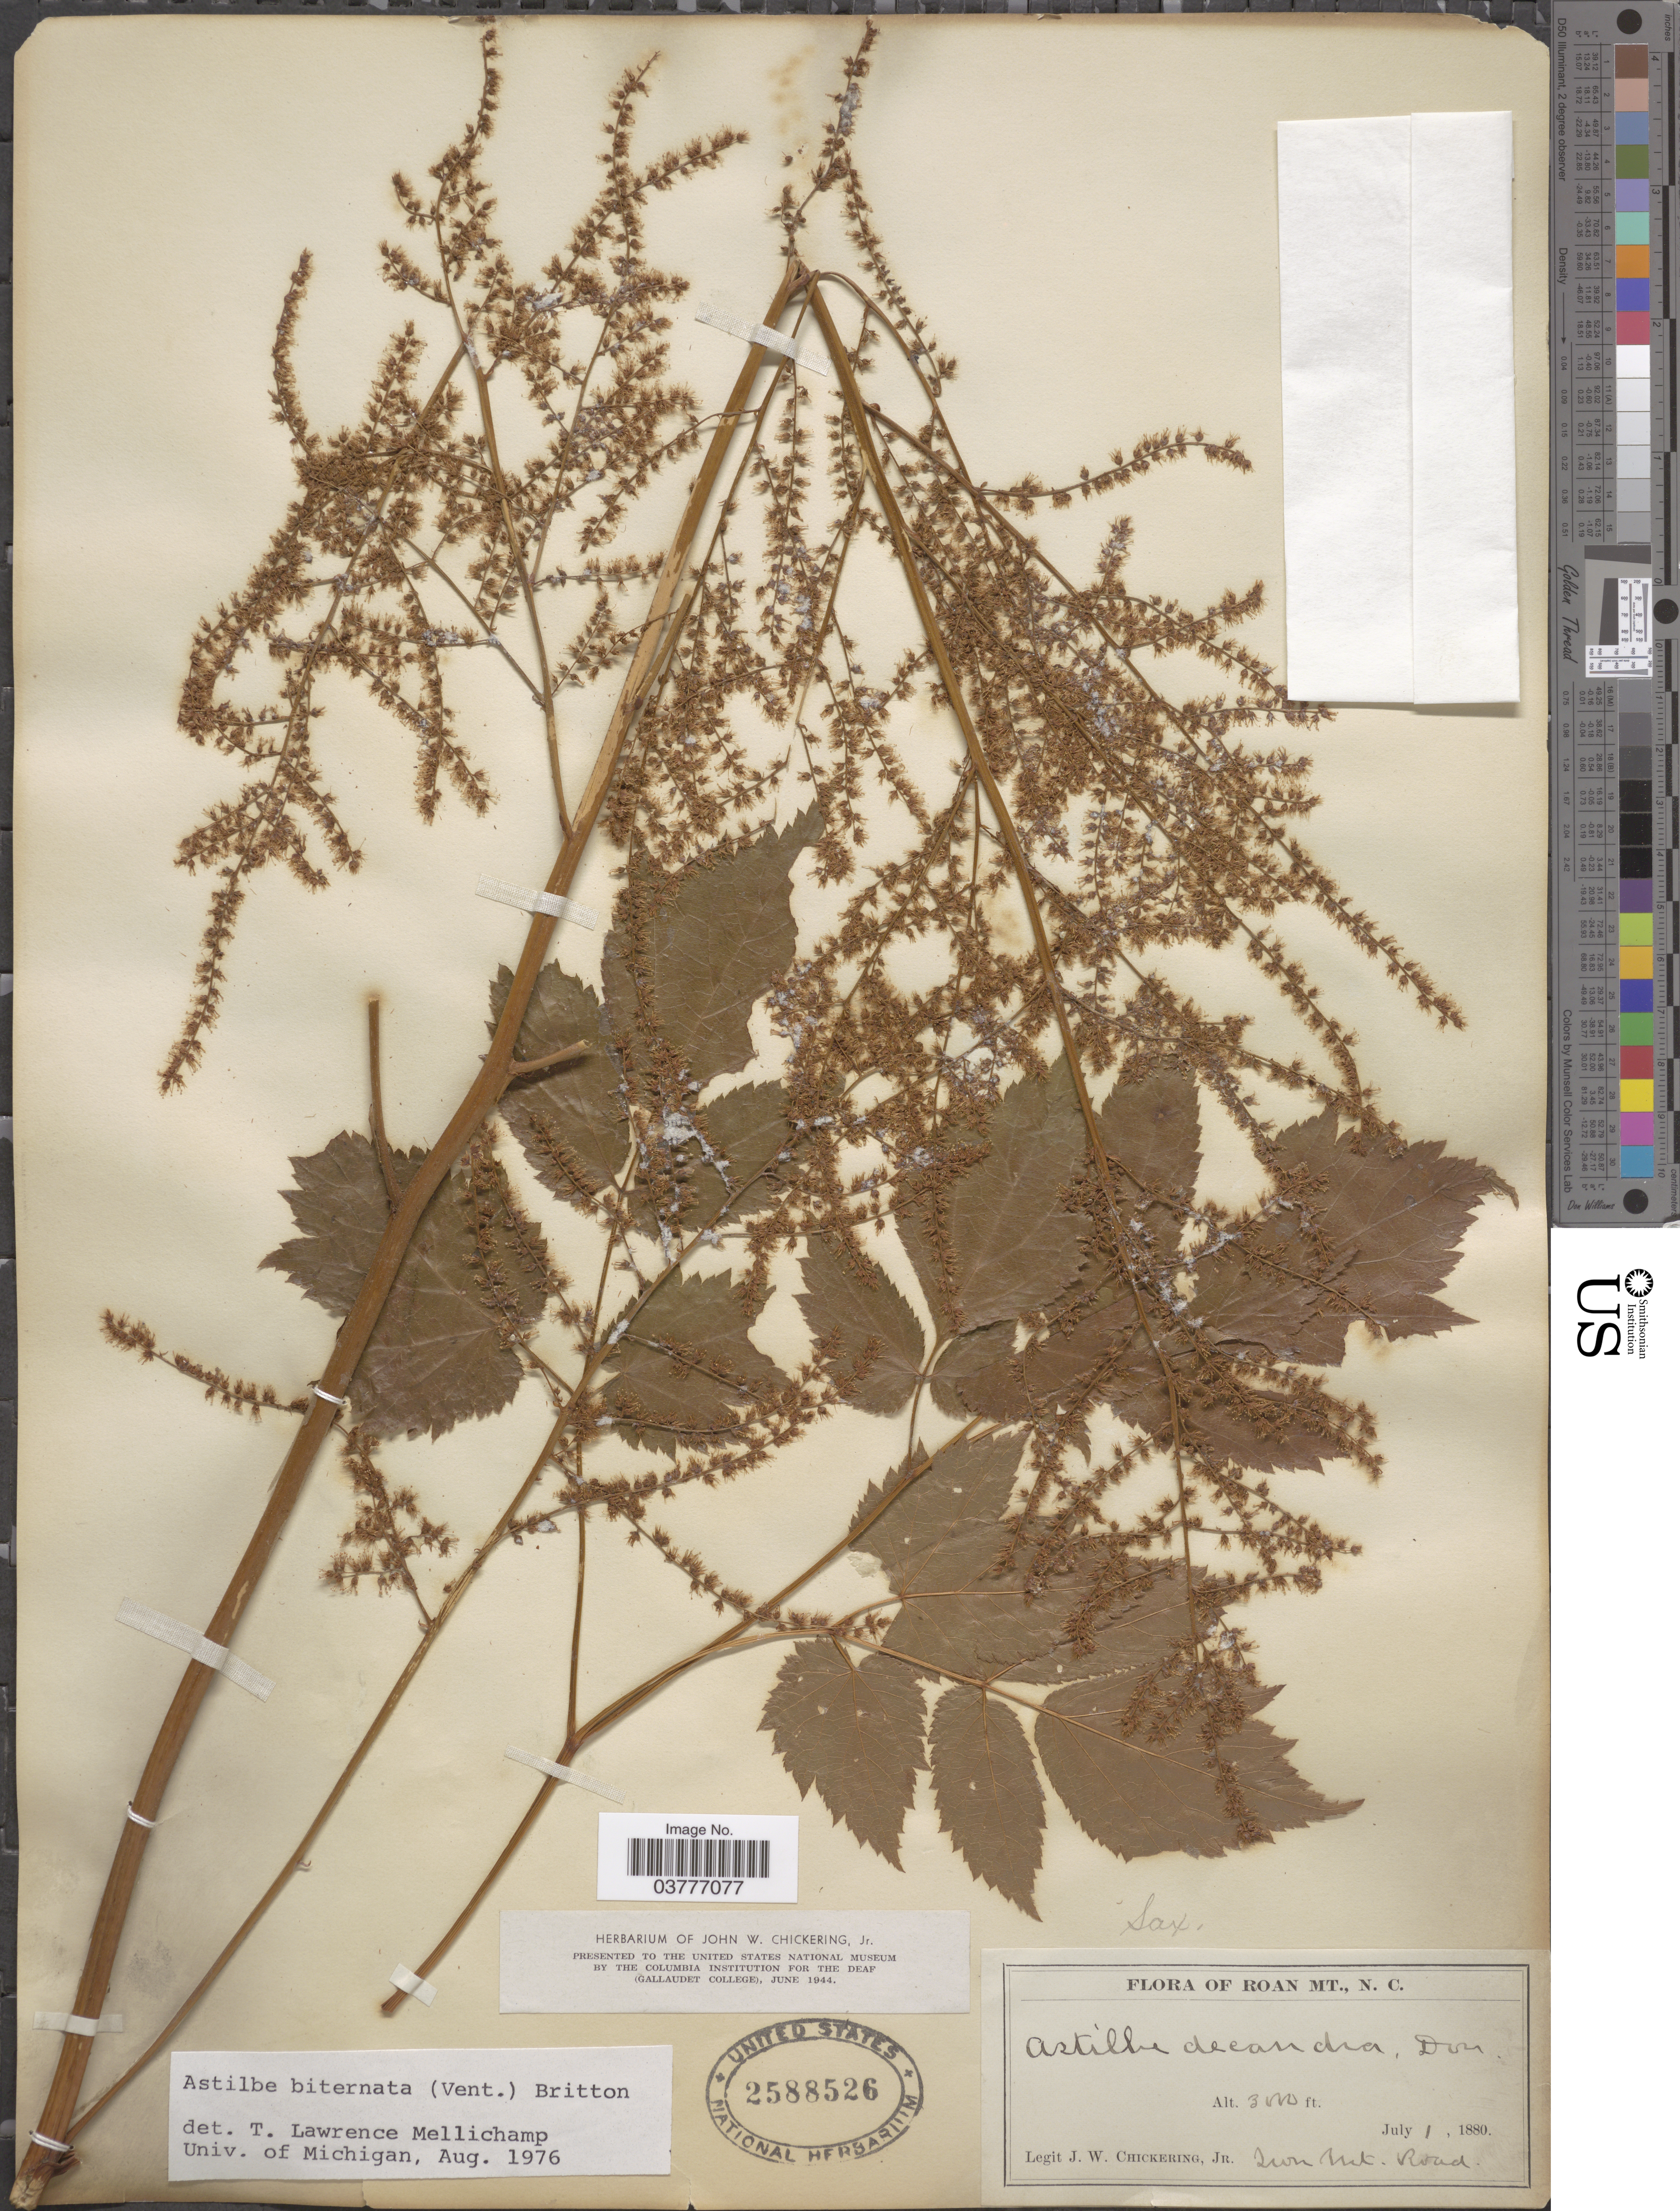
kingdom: Plantae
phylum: Tracheophyta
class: Magnoliopsida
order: Saxifragales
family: Saxifragaceae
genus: Astilbe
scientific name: Astilbe biternata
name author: (Vent.) Britton ex Kearney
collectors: J. W. Chickering Jr.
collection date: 1880-07-01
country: United States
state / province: North Carolina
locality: Roan Mt. Twn Mt Road.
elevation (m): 914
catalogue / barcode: US 2588526